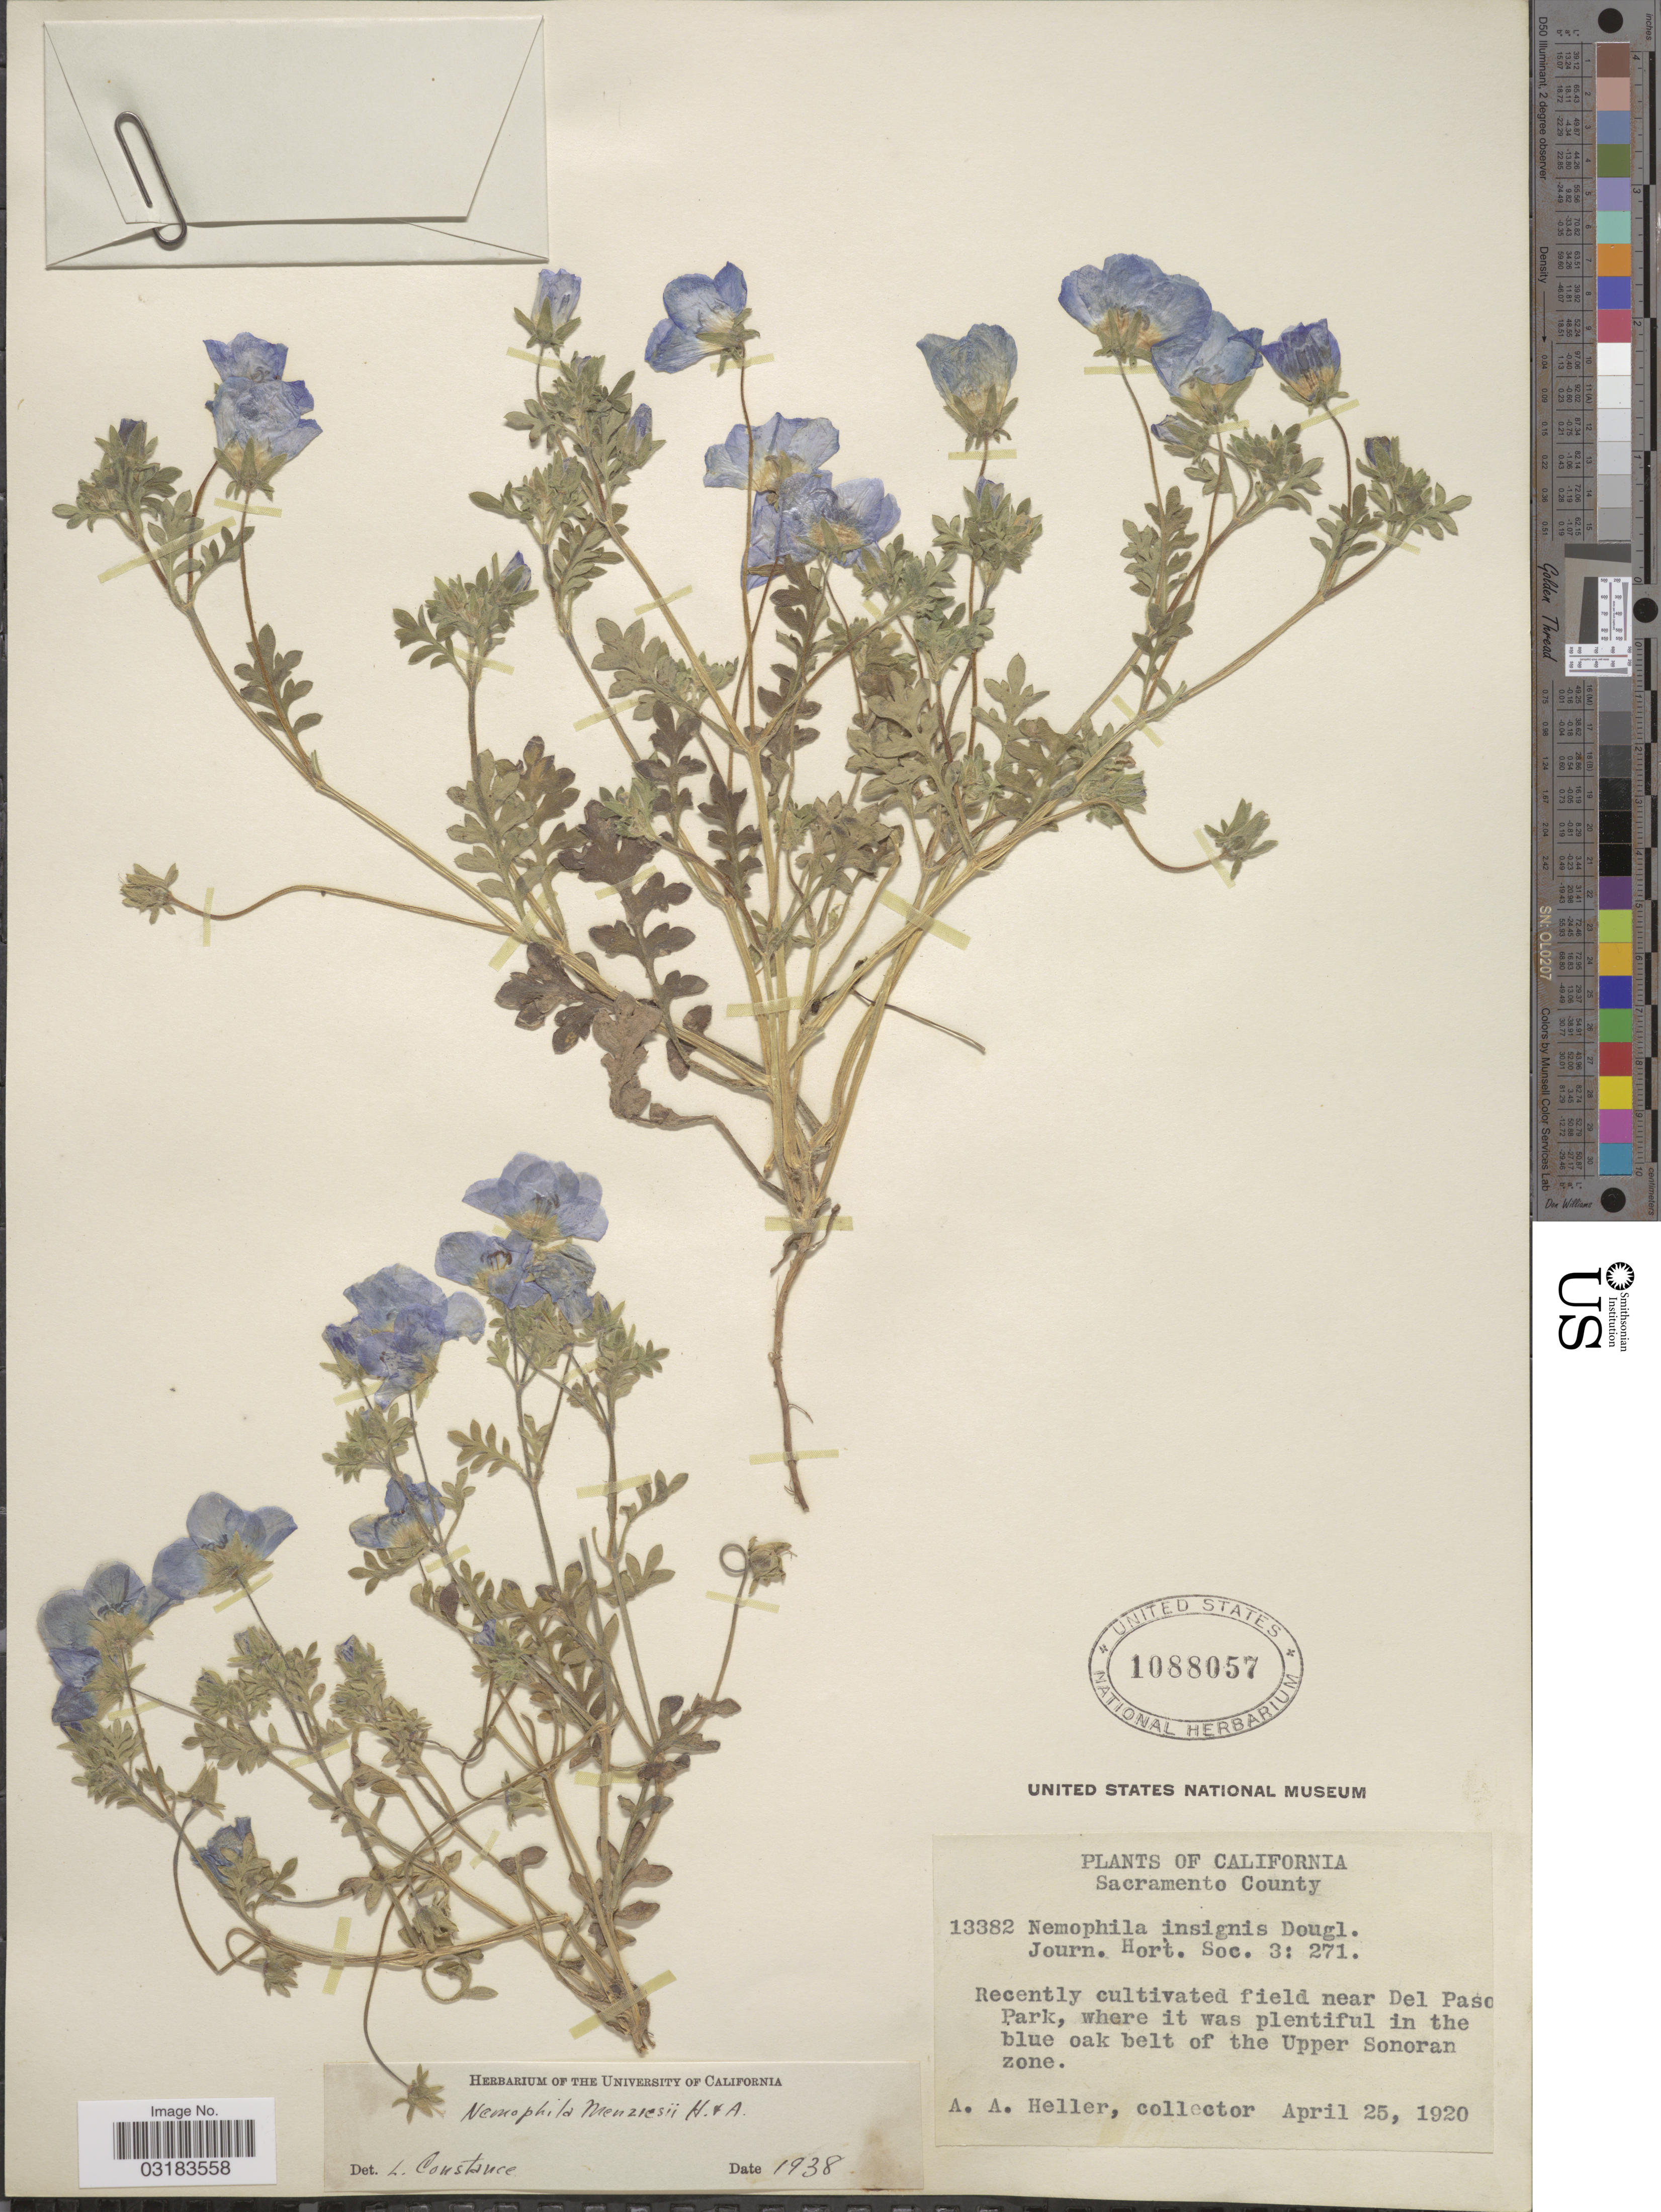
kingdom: Plantae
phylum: Tracheophyta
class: Magnoliopsida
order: Boraginales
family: Hydrophyllaceae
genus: Nemophila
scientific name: Nemophila menziesii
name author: Hook. & Arn.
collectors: A. A. Heller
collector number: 13382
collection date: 1920-04-25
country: United States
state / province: California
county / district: Sacramento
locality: Sacramento County. Recently cultivated field near Del Paso Park, where it was plentiful in the blue oak belt of the Upper Sonoran zone.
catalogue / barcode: US 1088057